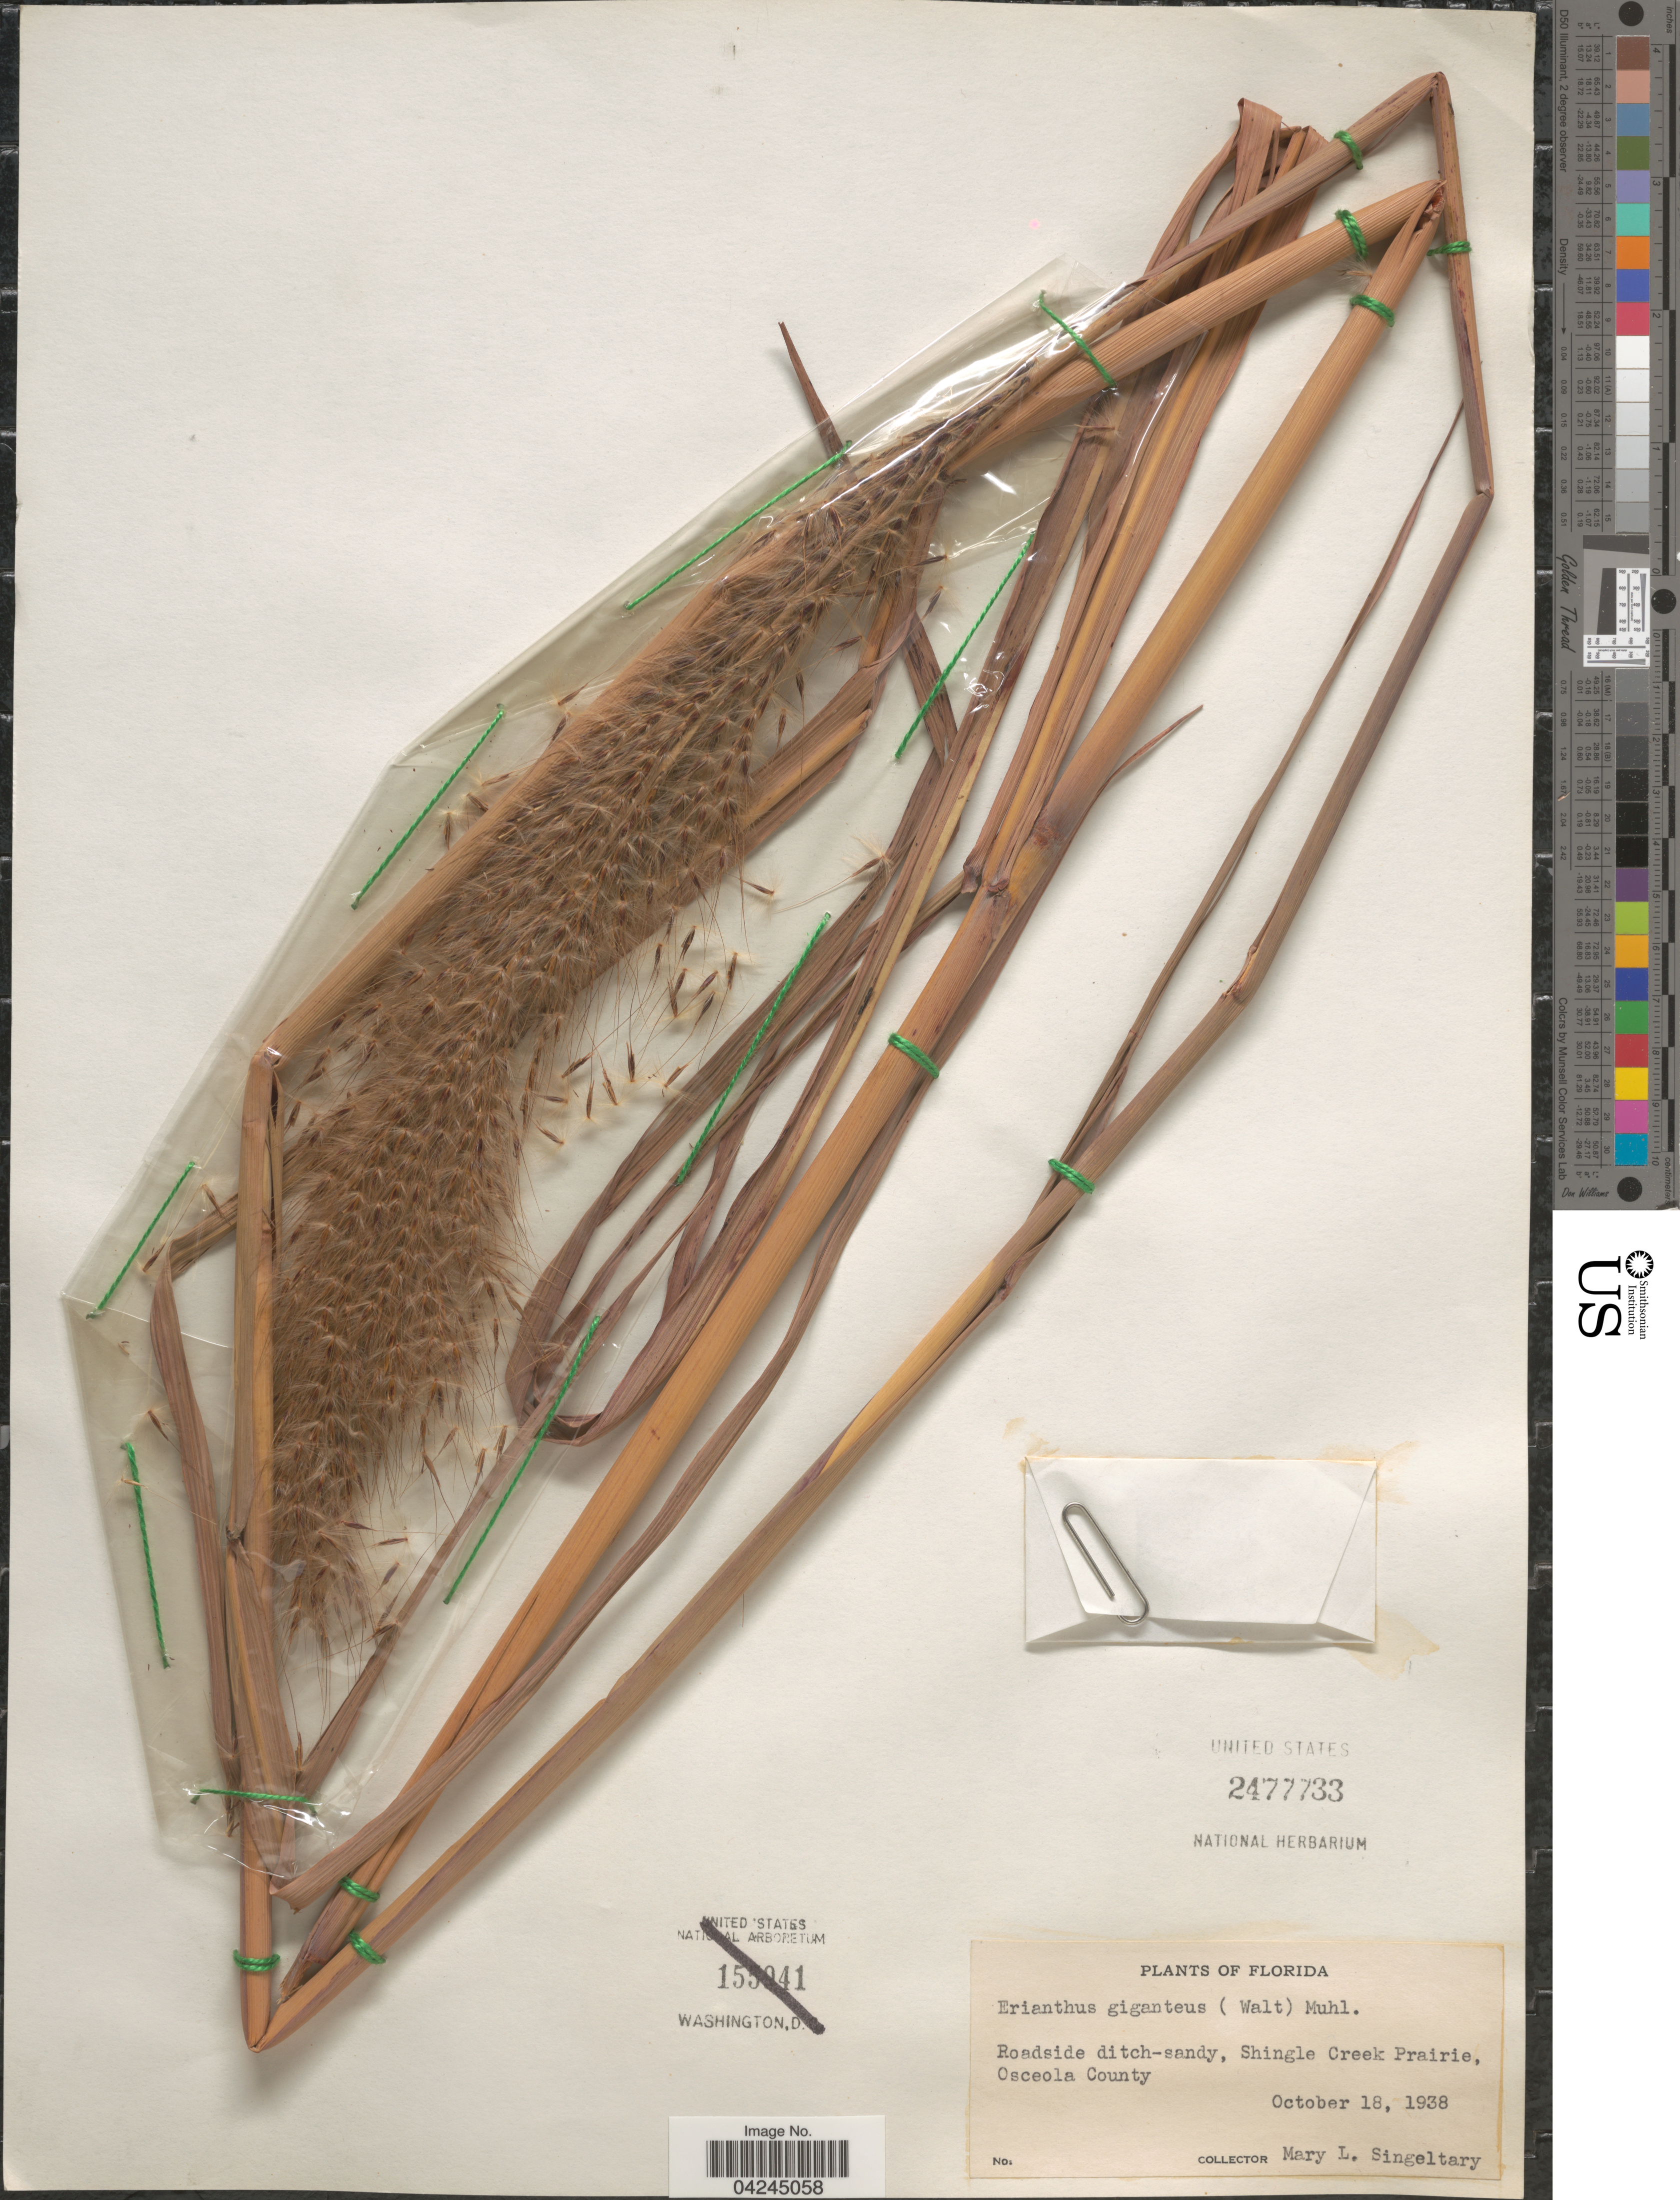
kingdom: Plantae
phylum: Tracheophyta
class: Liliopsida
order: Poales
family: Poaceae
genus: Erianthus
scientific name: Erianthus giganteus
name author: (Walter) P. Beauv.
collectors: M. Singeltary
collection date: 1938-10-18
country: United States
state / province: Florida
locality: Roadside ditch-sandy, Shingle Creek Prairie, Osceola County.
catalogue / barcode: US 2477733